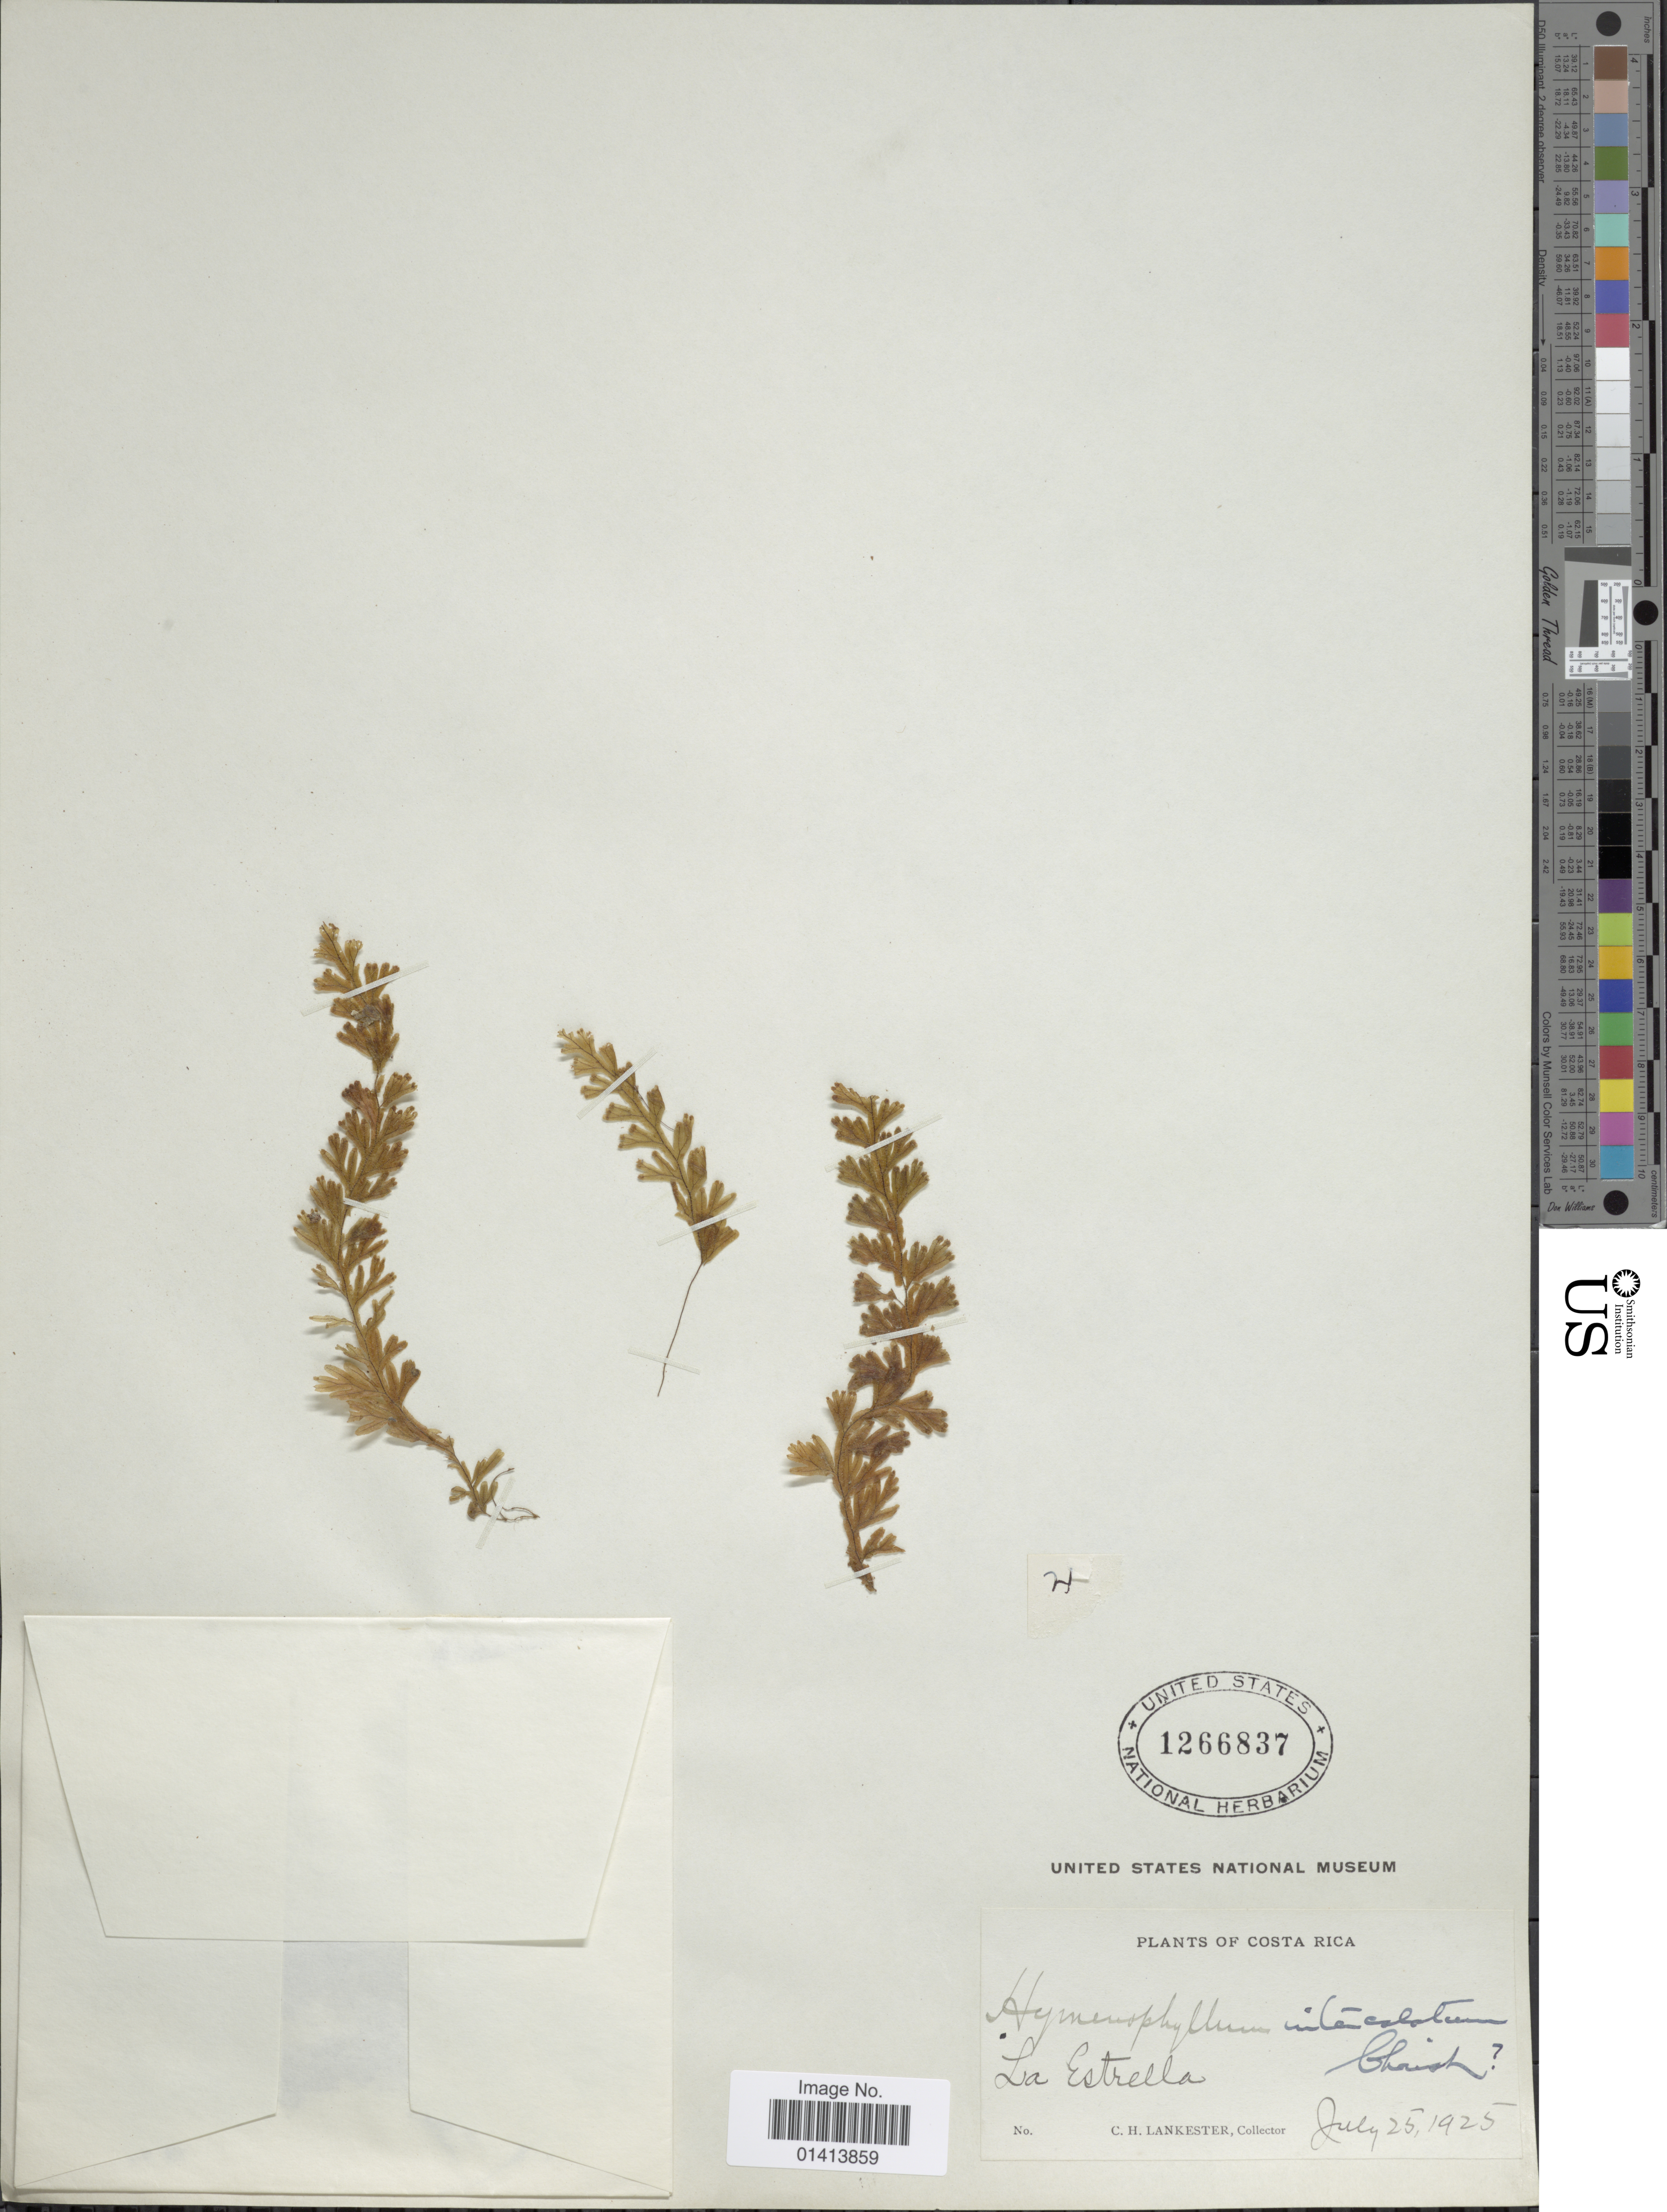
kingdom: Plantae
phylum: Tracheophyta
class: Polypodiopsida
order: Hymenophyllales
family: Hymenophyllaceae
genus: Hymenophyllum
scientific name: Hymenophyllum fragile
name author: (Hedw.) C.V. Morton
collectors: C. H. Lankester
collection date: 1925-07-25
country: Costa Rica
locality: La Estrella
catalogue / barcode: US 1266837